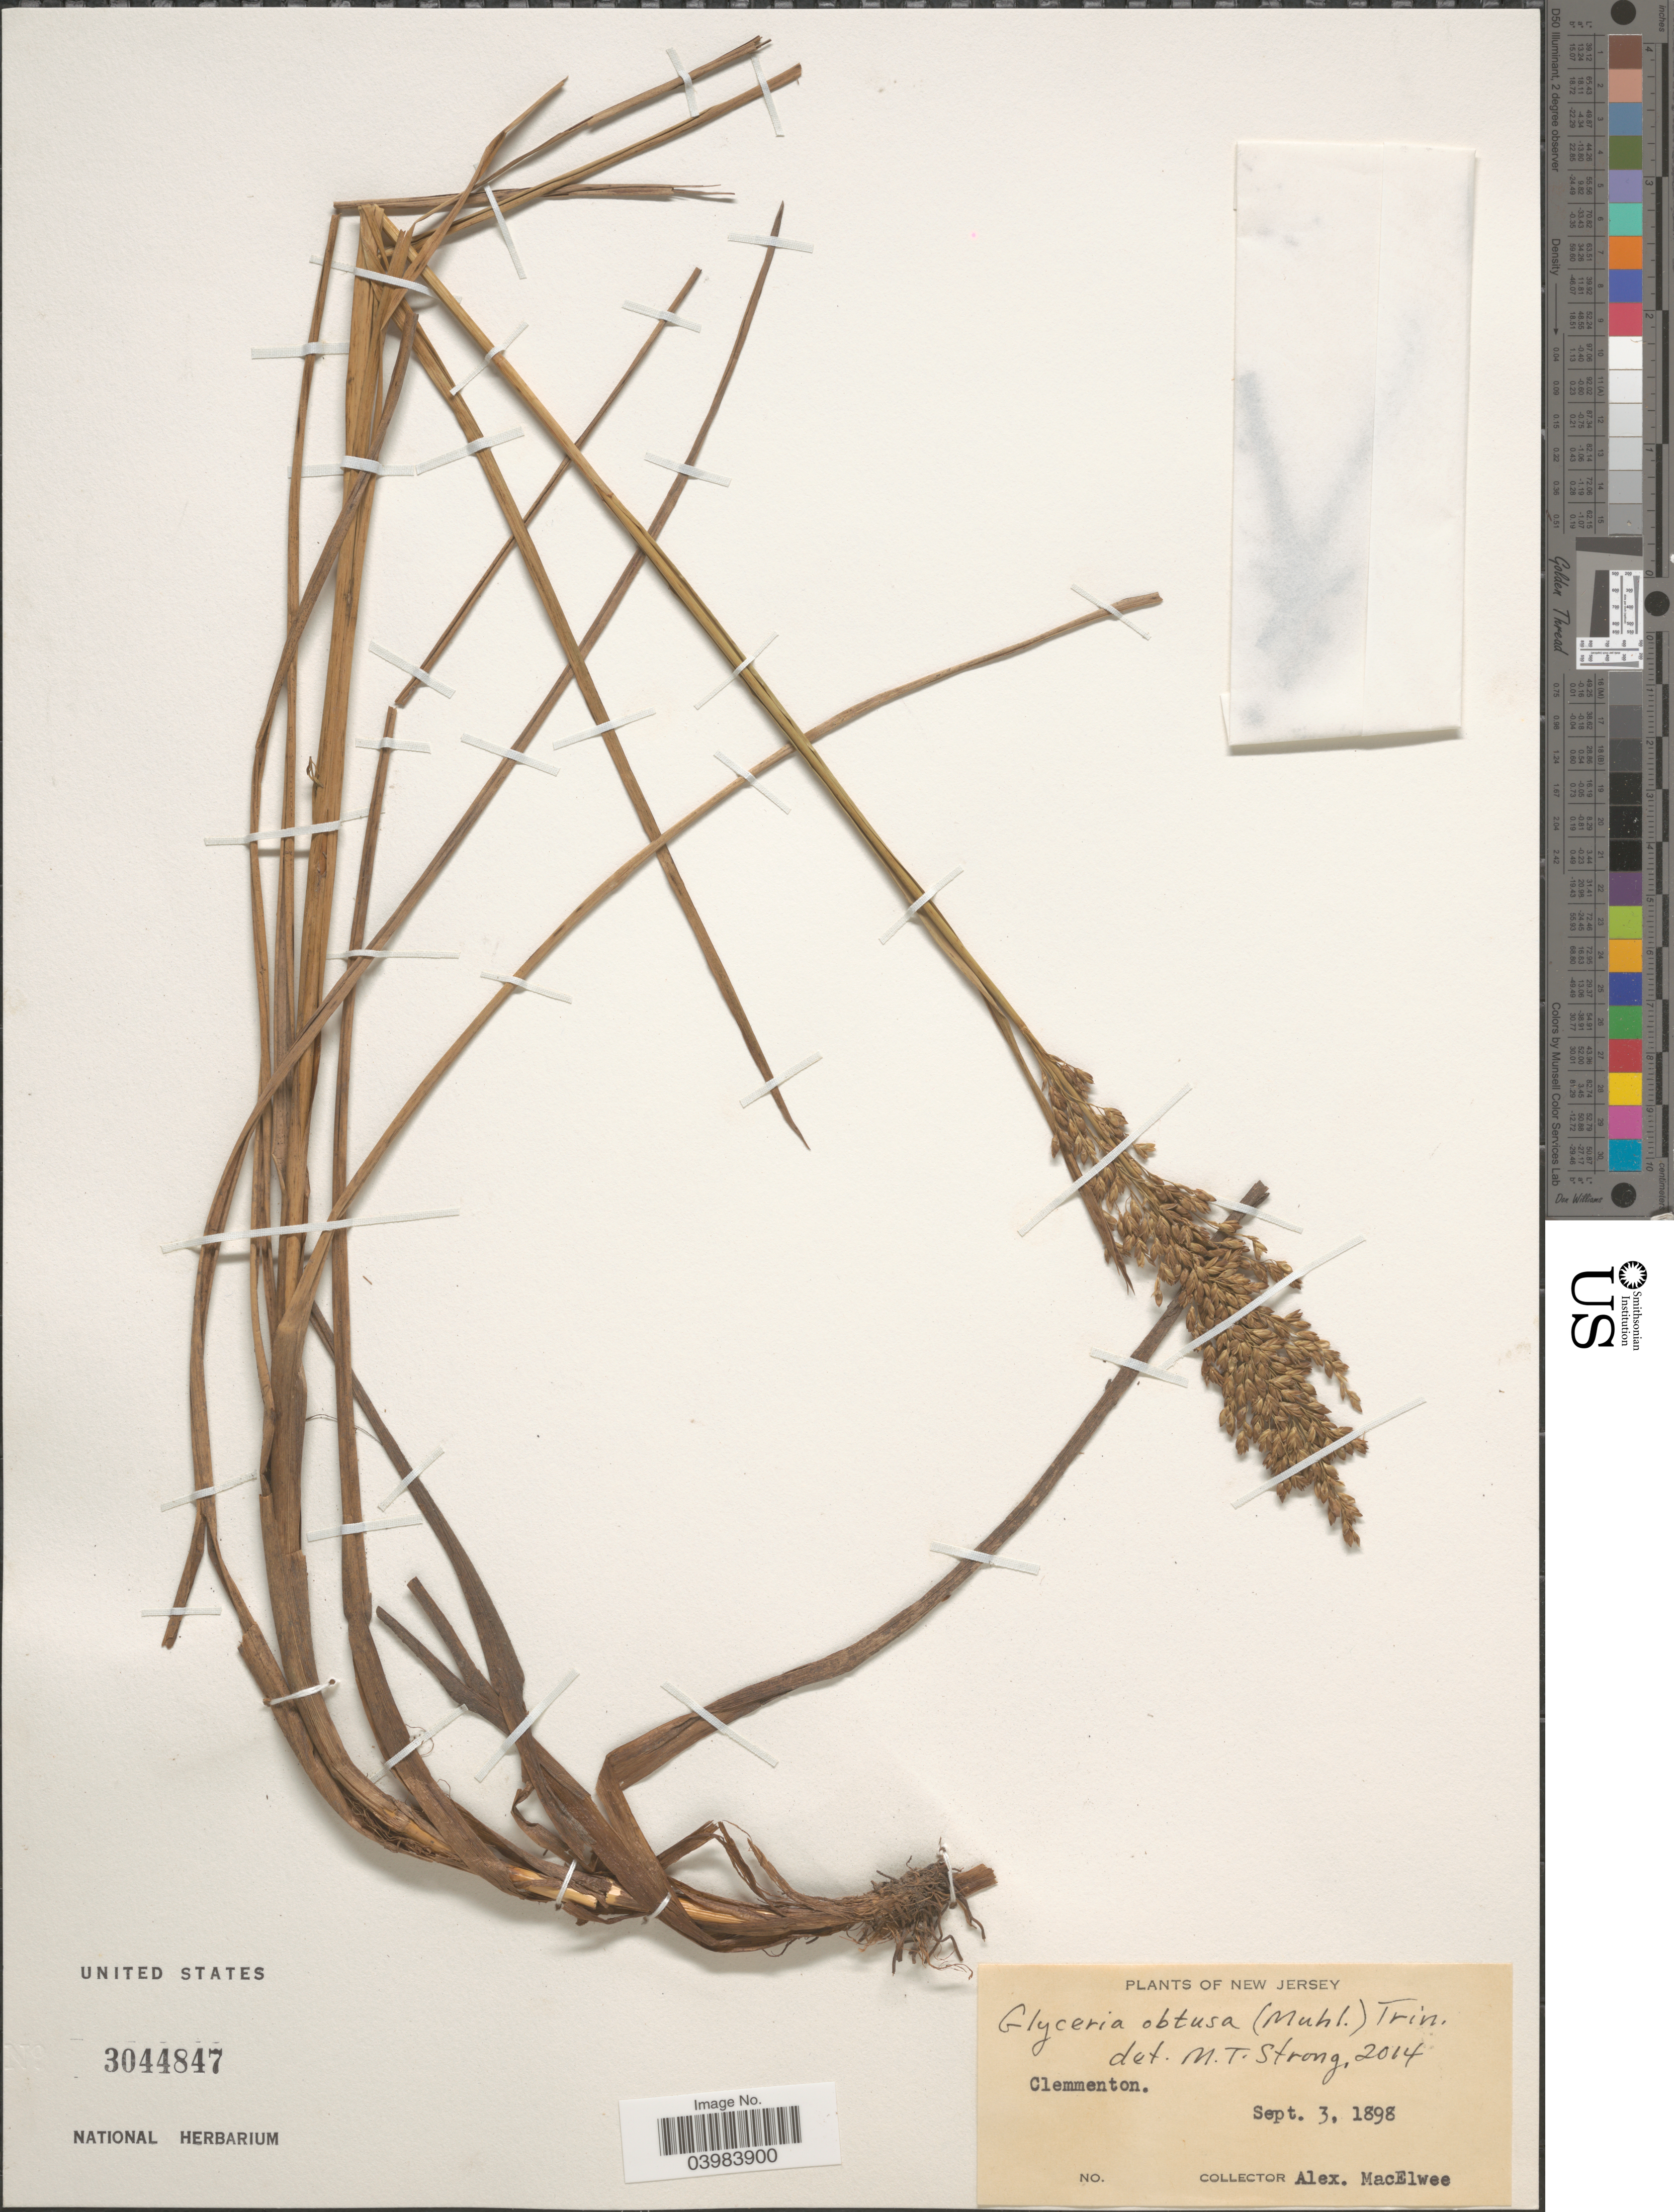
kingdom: Plantae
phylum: Tracheophyta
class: Liliopsida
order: Poales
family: Poaceae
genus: Glyceria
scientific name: Glyceria obtusa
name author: (Muhl.) Trin.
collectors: A. MacElwee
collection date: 1898-09-03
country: United States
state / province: New Jersey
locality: Clemmenton.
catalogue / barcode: US 3044847